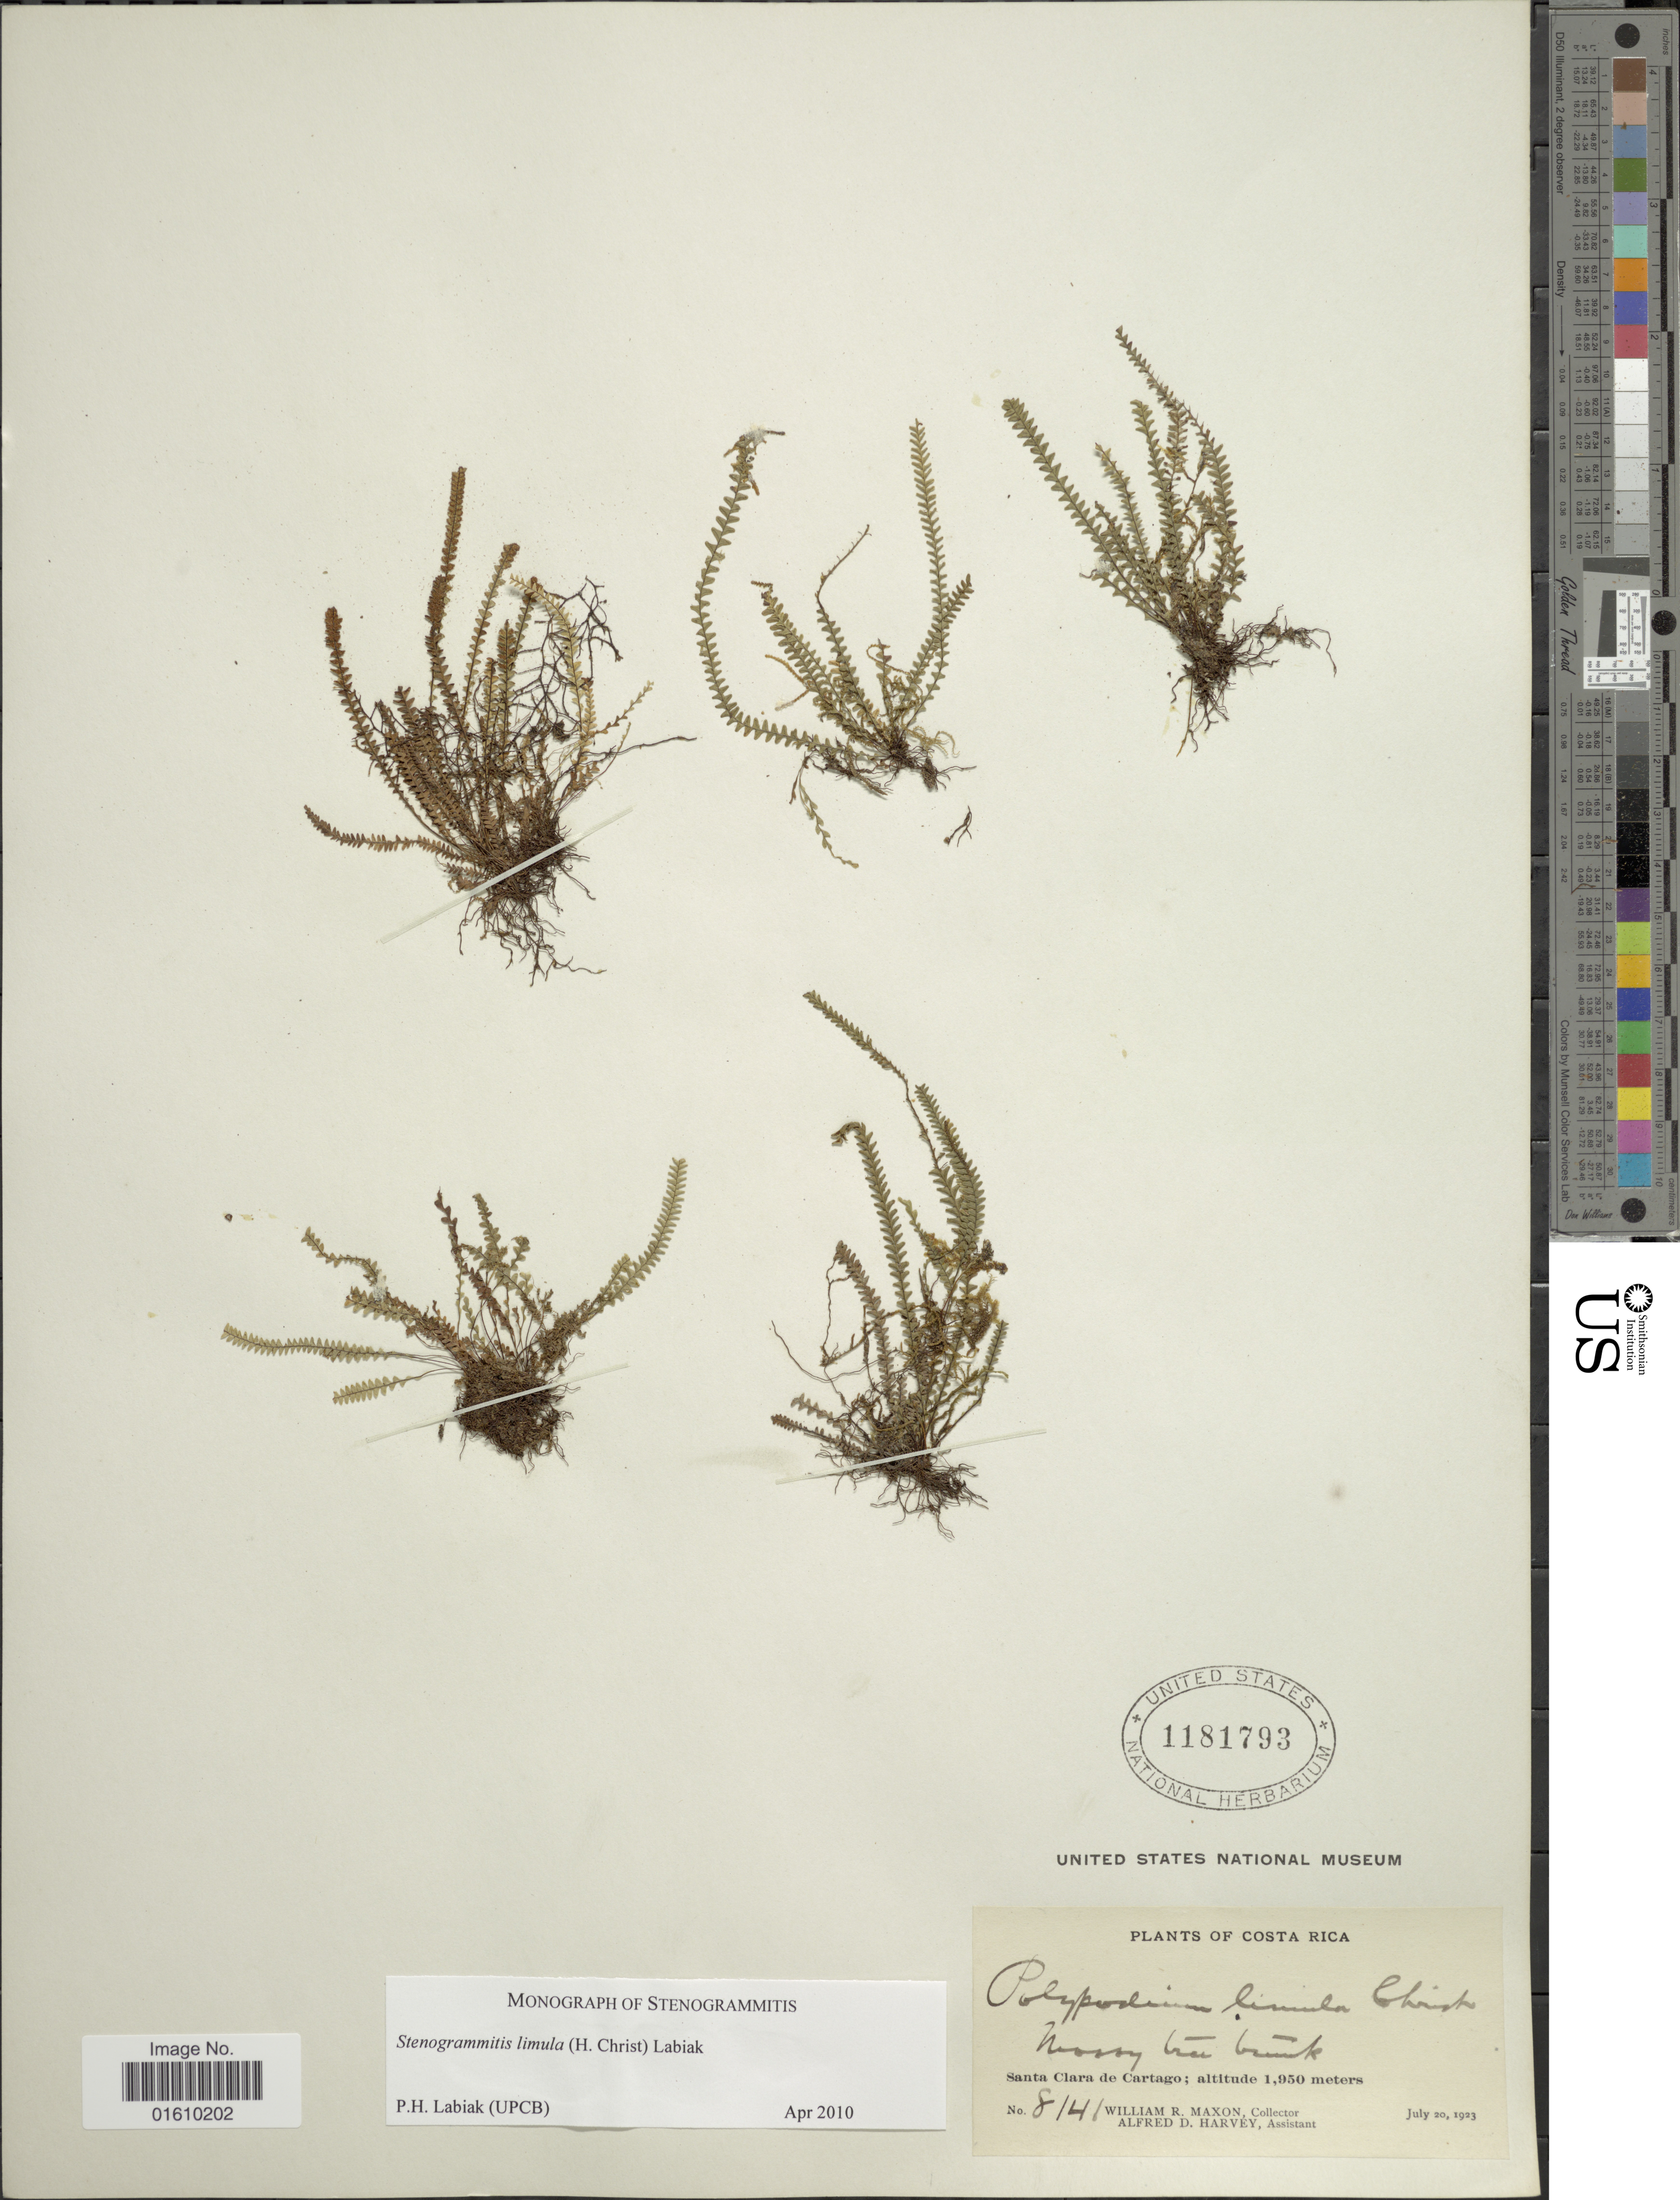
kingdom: Plantae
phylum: Tracheophyta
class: Polypodiopsida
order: Polypodiales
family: Polypodiaceae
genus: Stenogrammitis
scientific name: Stenogrammitis limula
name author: (Christ) Labiak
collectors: W. R. Maxon & A. D. Harvey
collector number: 8141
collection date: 1923-07-20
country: Costa Rica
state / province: Cartago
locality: Santa Clara de Cartago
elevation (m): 1950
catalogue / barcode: US 1181793